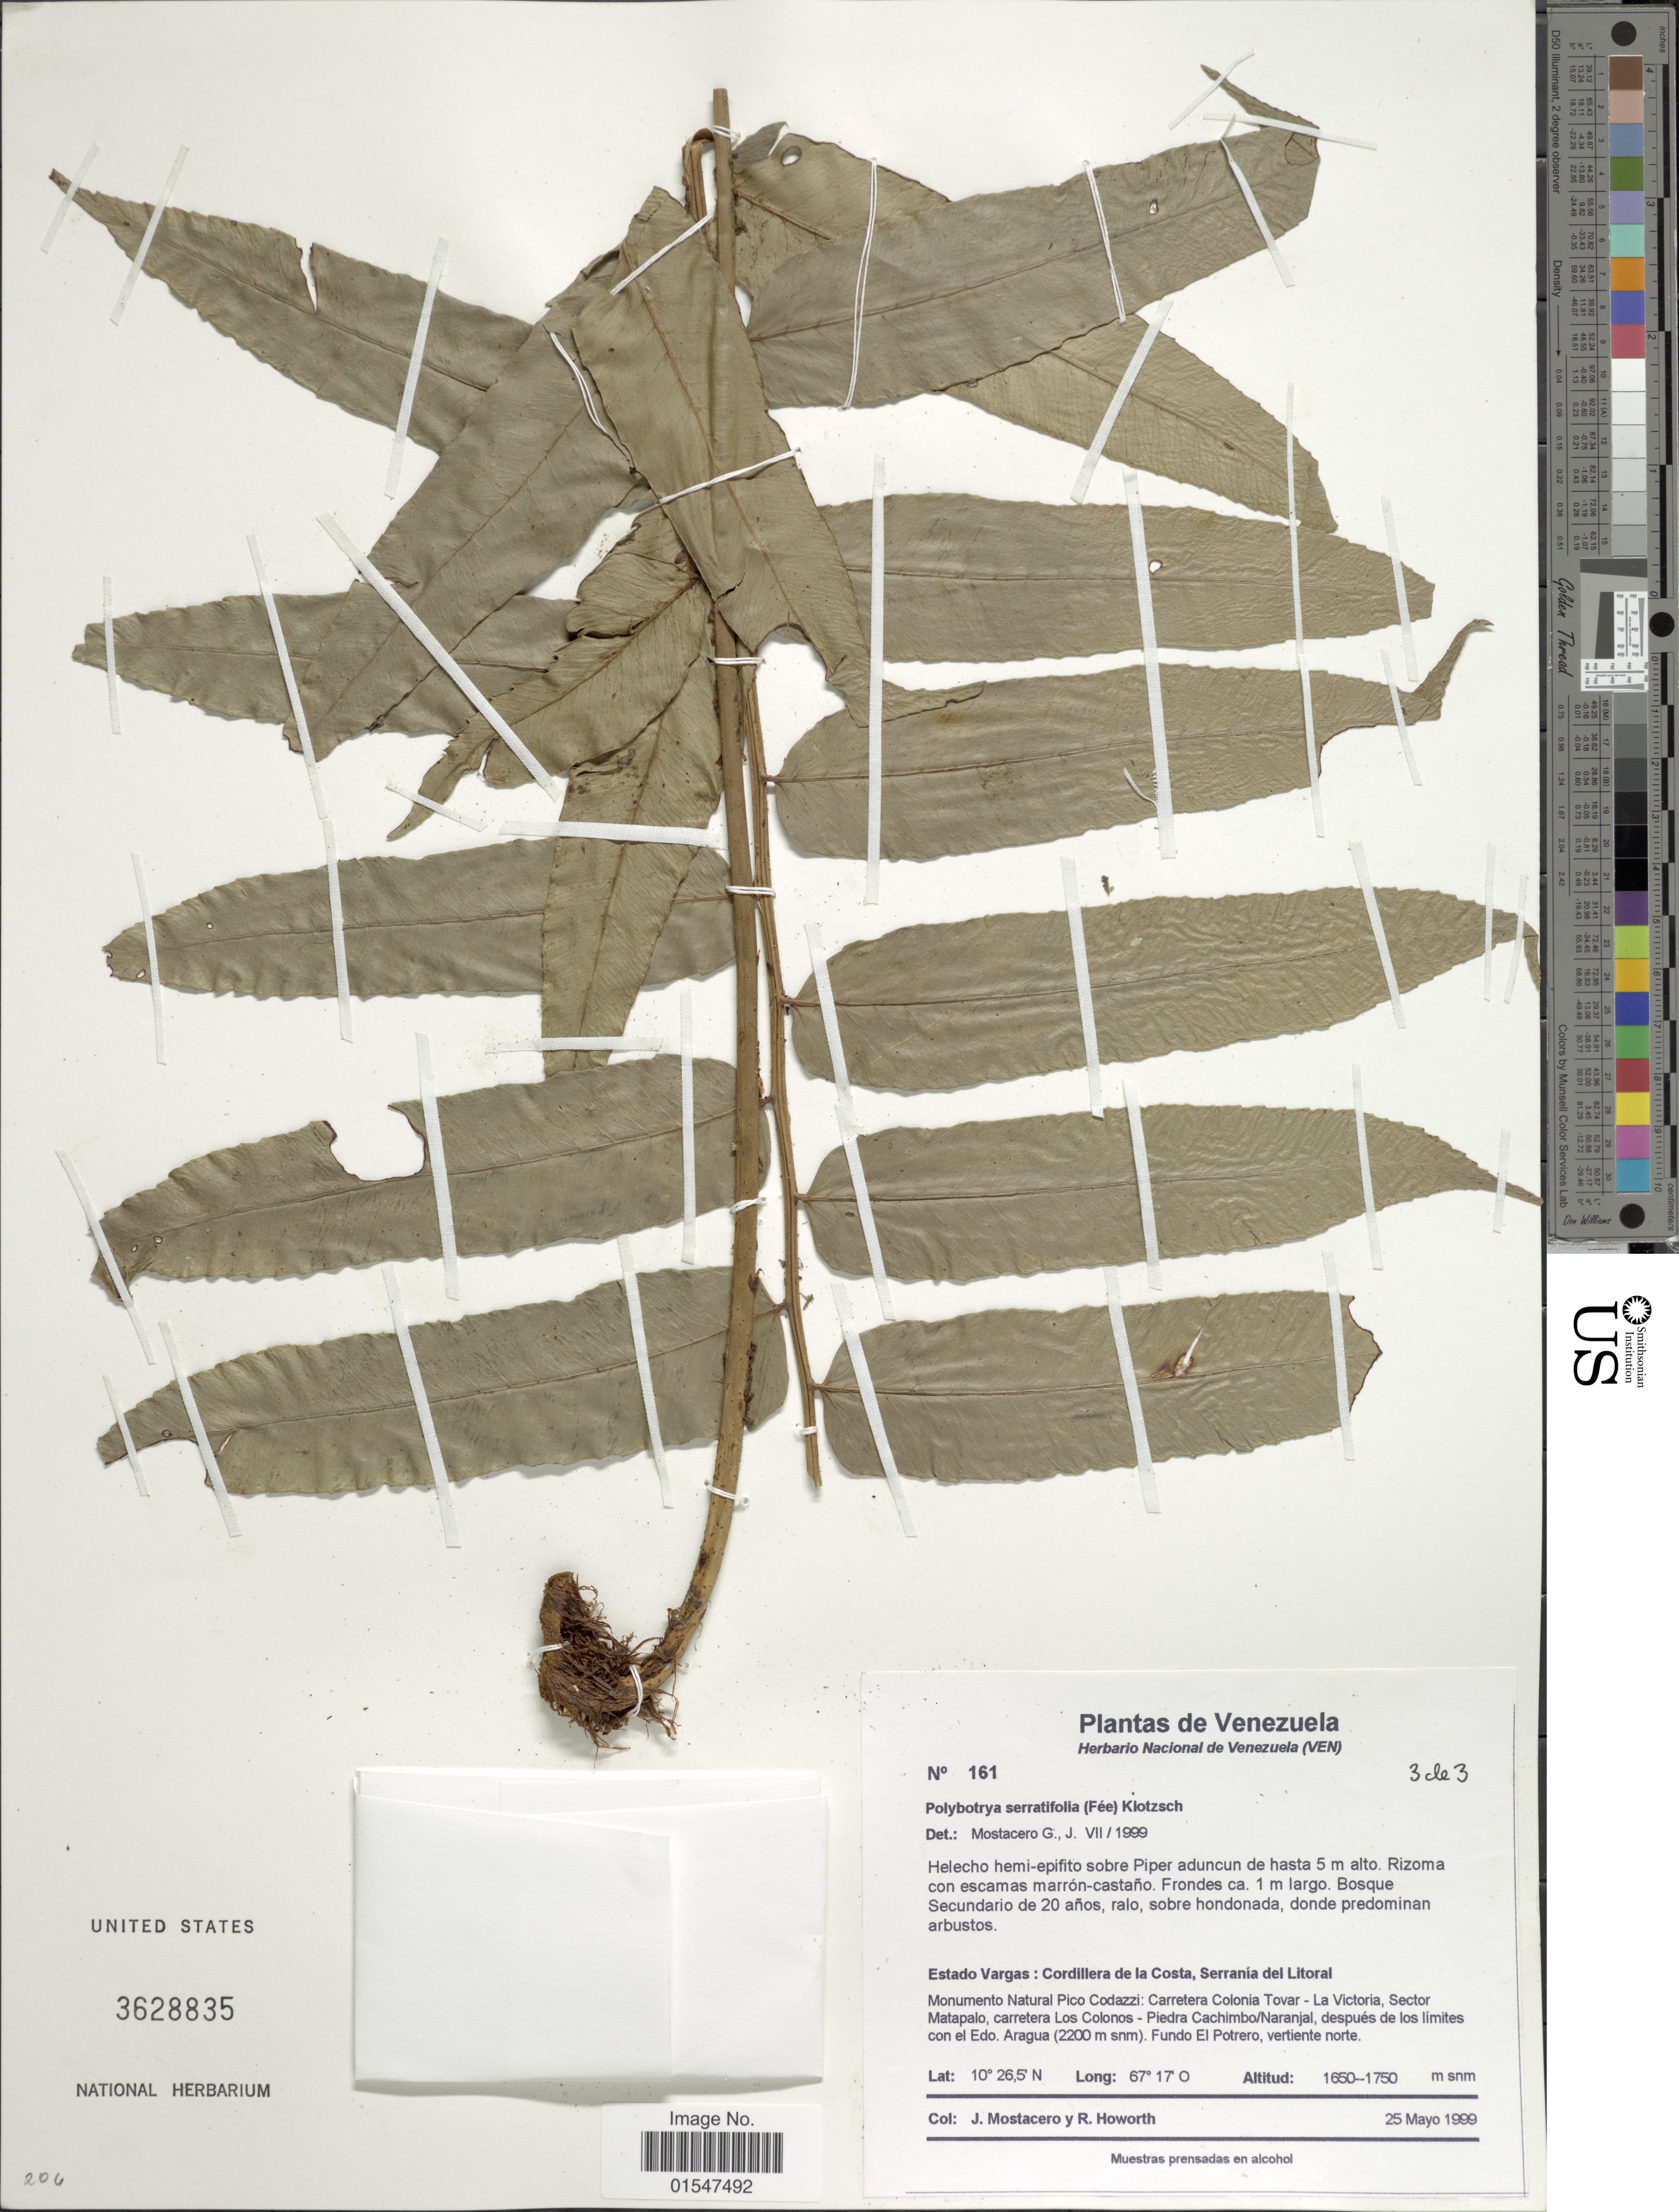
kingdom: Plantae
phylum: Tracheophyta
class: Polypodiopsida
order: Polypodiales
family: Dryopteridaceae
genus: Polybotrya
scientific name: Polybotrya serratifolia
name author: (Fée) Klotzsch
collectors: J. Mostacero & R. Howorth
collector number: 161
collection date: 1999-05-25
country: Venezuela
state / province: Vargas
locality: Venezuela, Cordillera de la Costa, Serranía del Litoal, Monumento Natural Pico Codazzi: Carretera Colonia Tovar- La Victoria, Sector Matapalo, carretera Los Colonos- Piedra Cachimbo/ Naranjal, después de los limites con el Edo. Aragua (2200m snm), fundo El Potrero, vertiente norte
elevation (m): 1650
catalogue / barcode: US 3628835